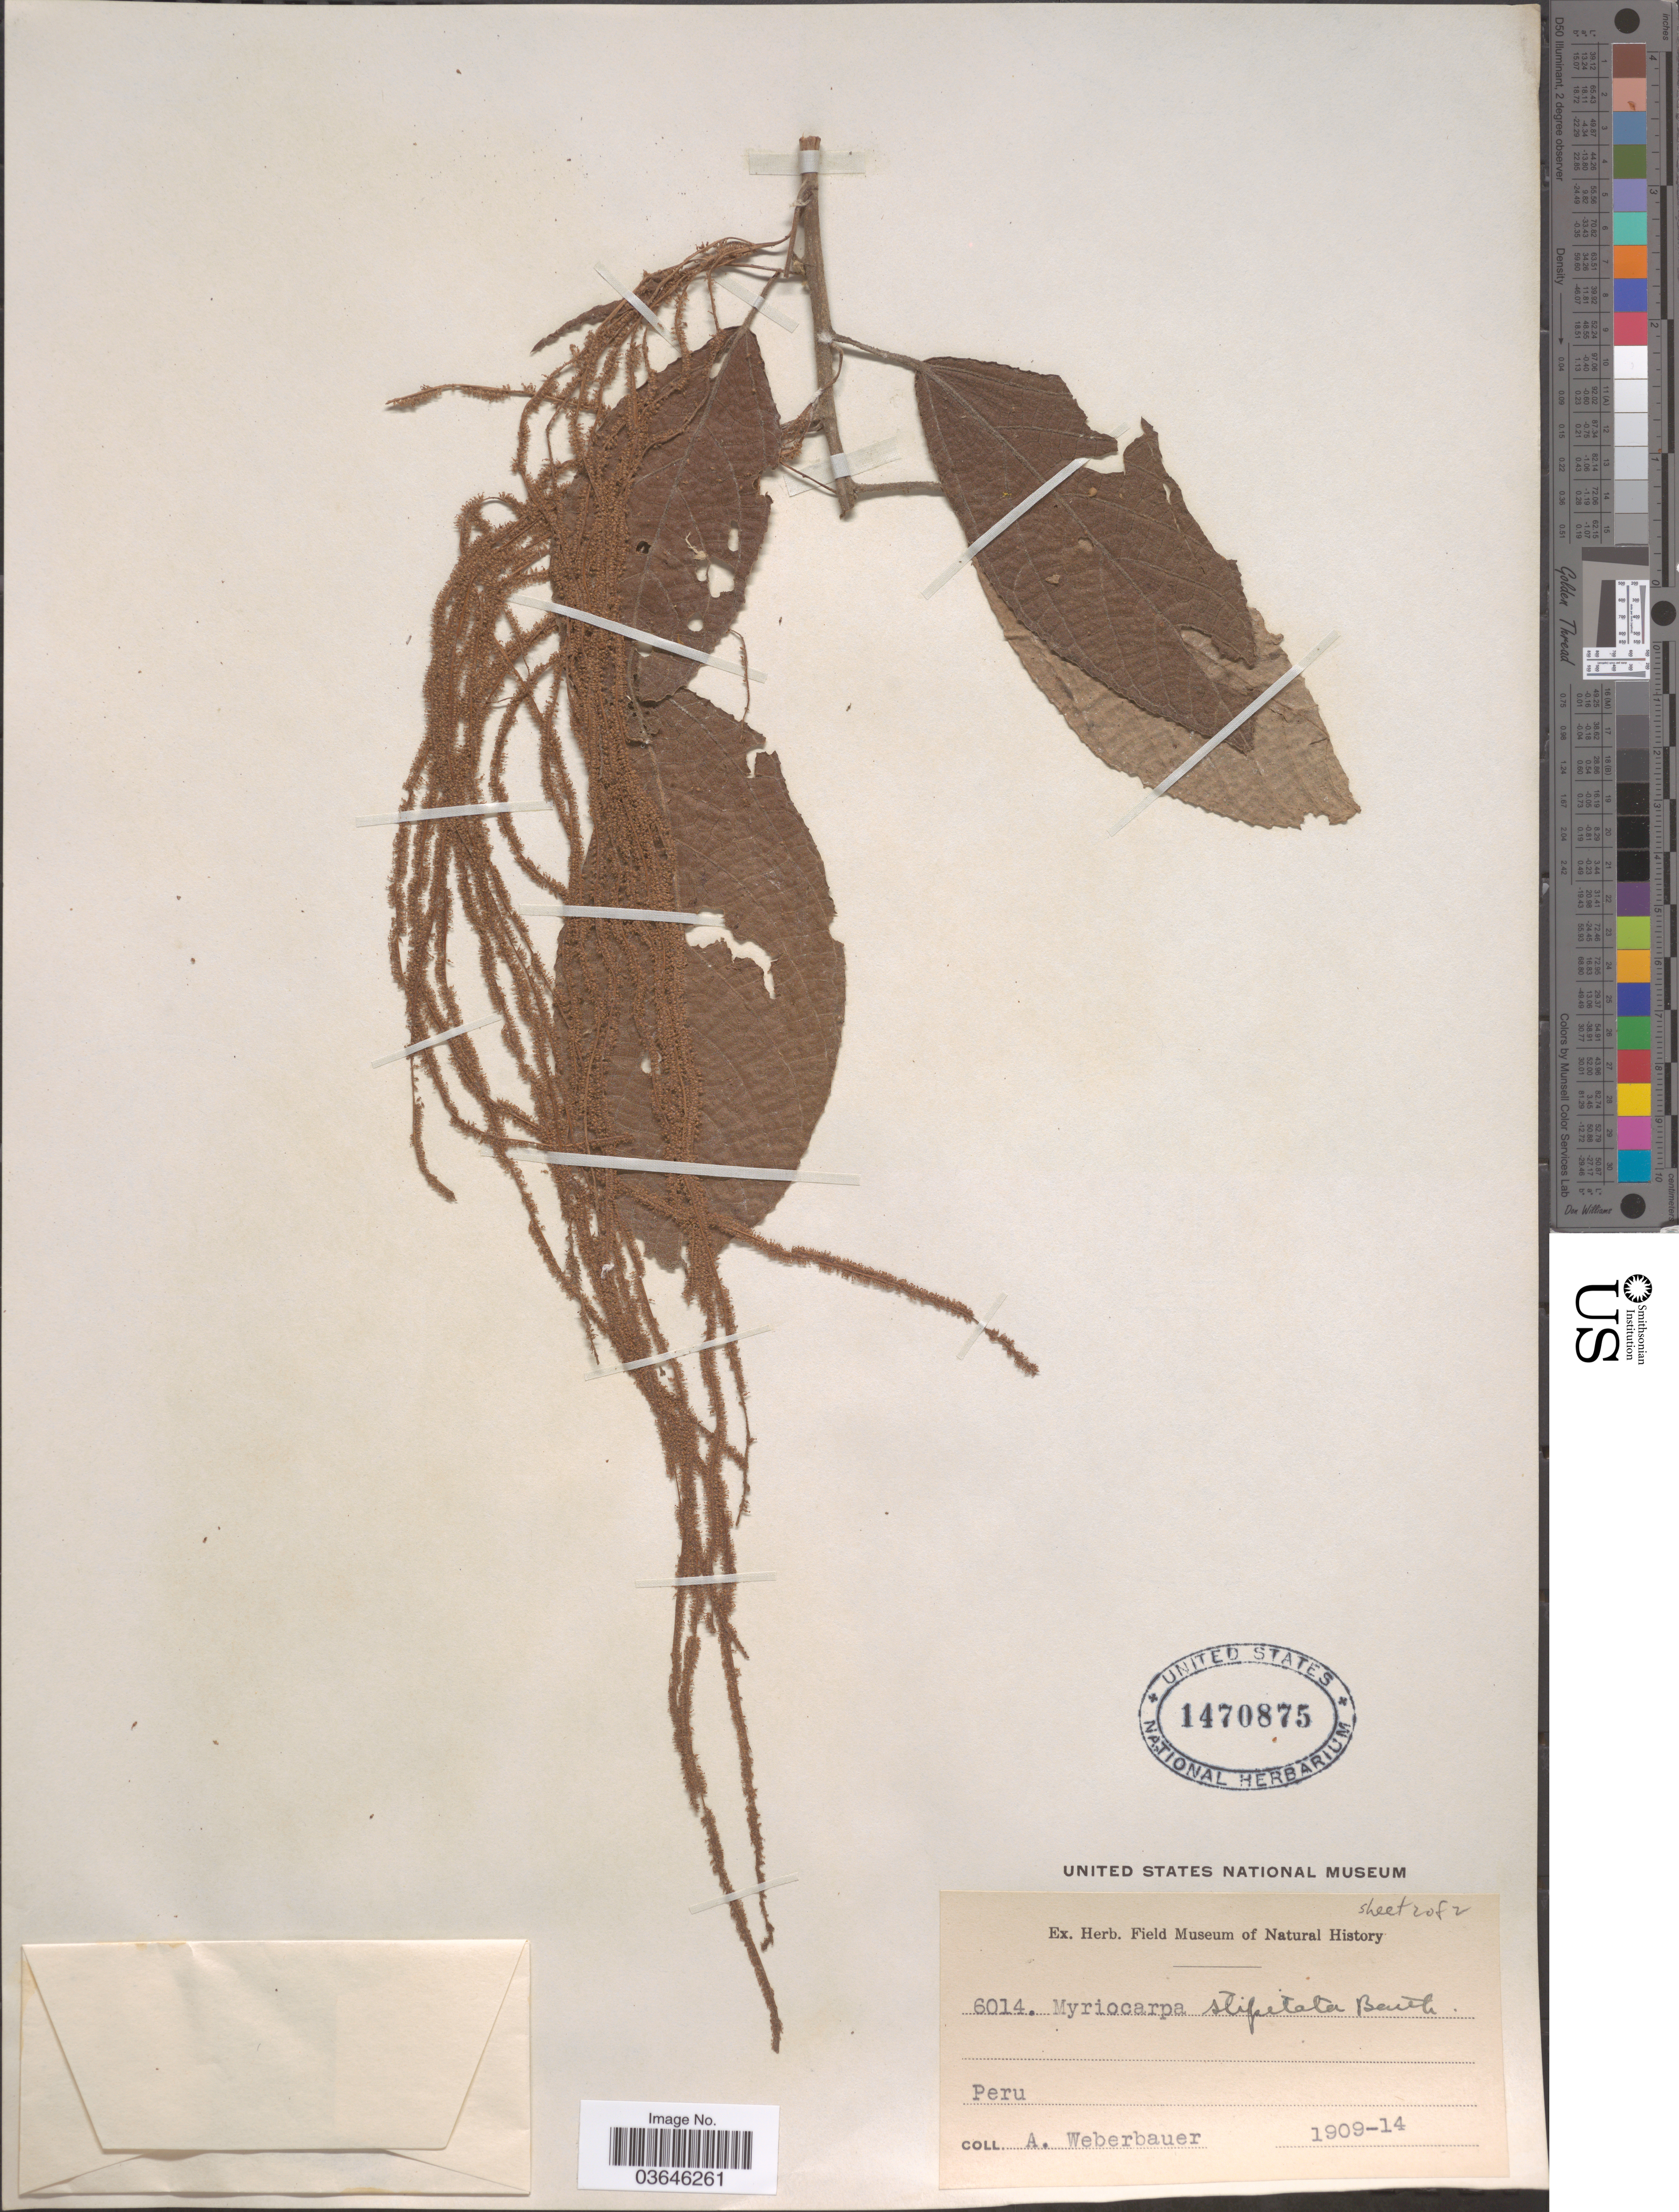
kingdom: Plantae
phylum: Tracheophyta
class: Magnoliopsida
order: Rosales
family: Urticaceae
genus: Myriocarpa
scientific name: Myriocarpa stipitata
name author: Benth.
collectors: A. Weberbauer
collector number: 6014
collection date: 1909/1914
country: Peru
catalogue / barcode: US 1470875